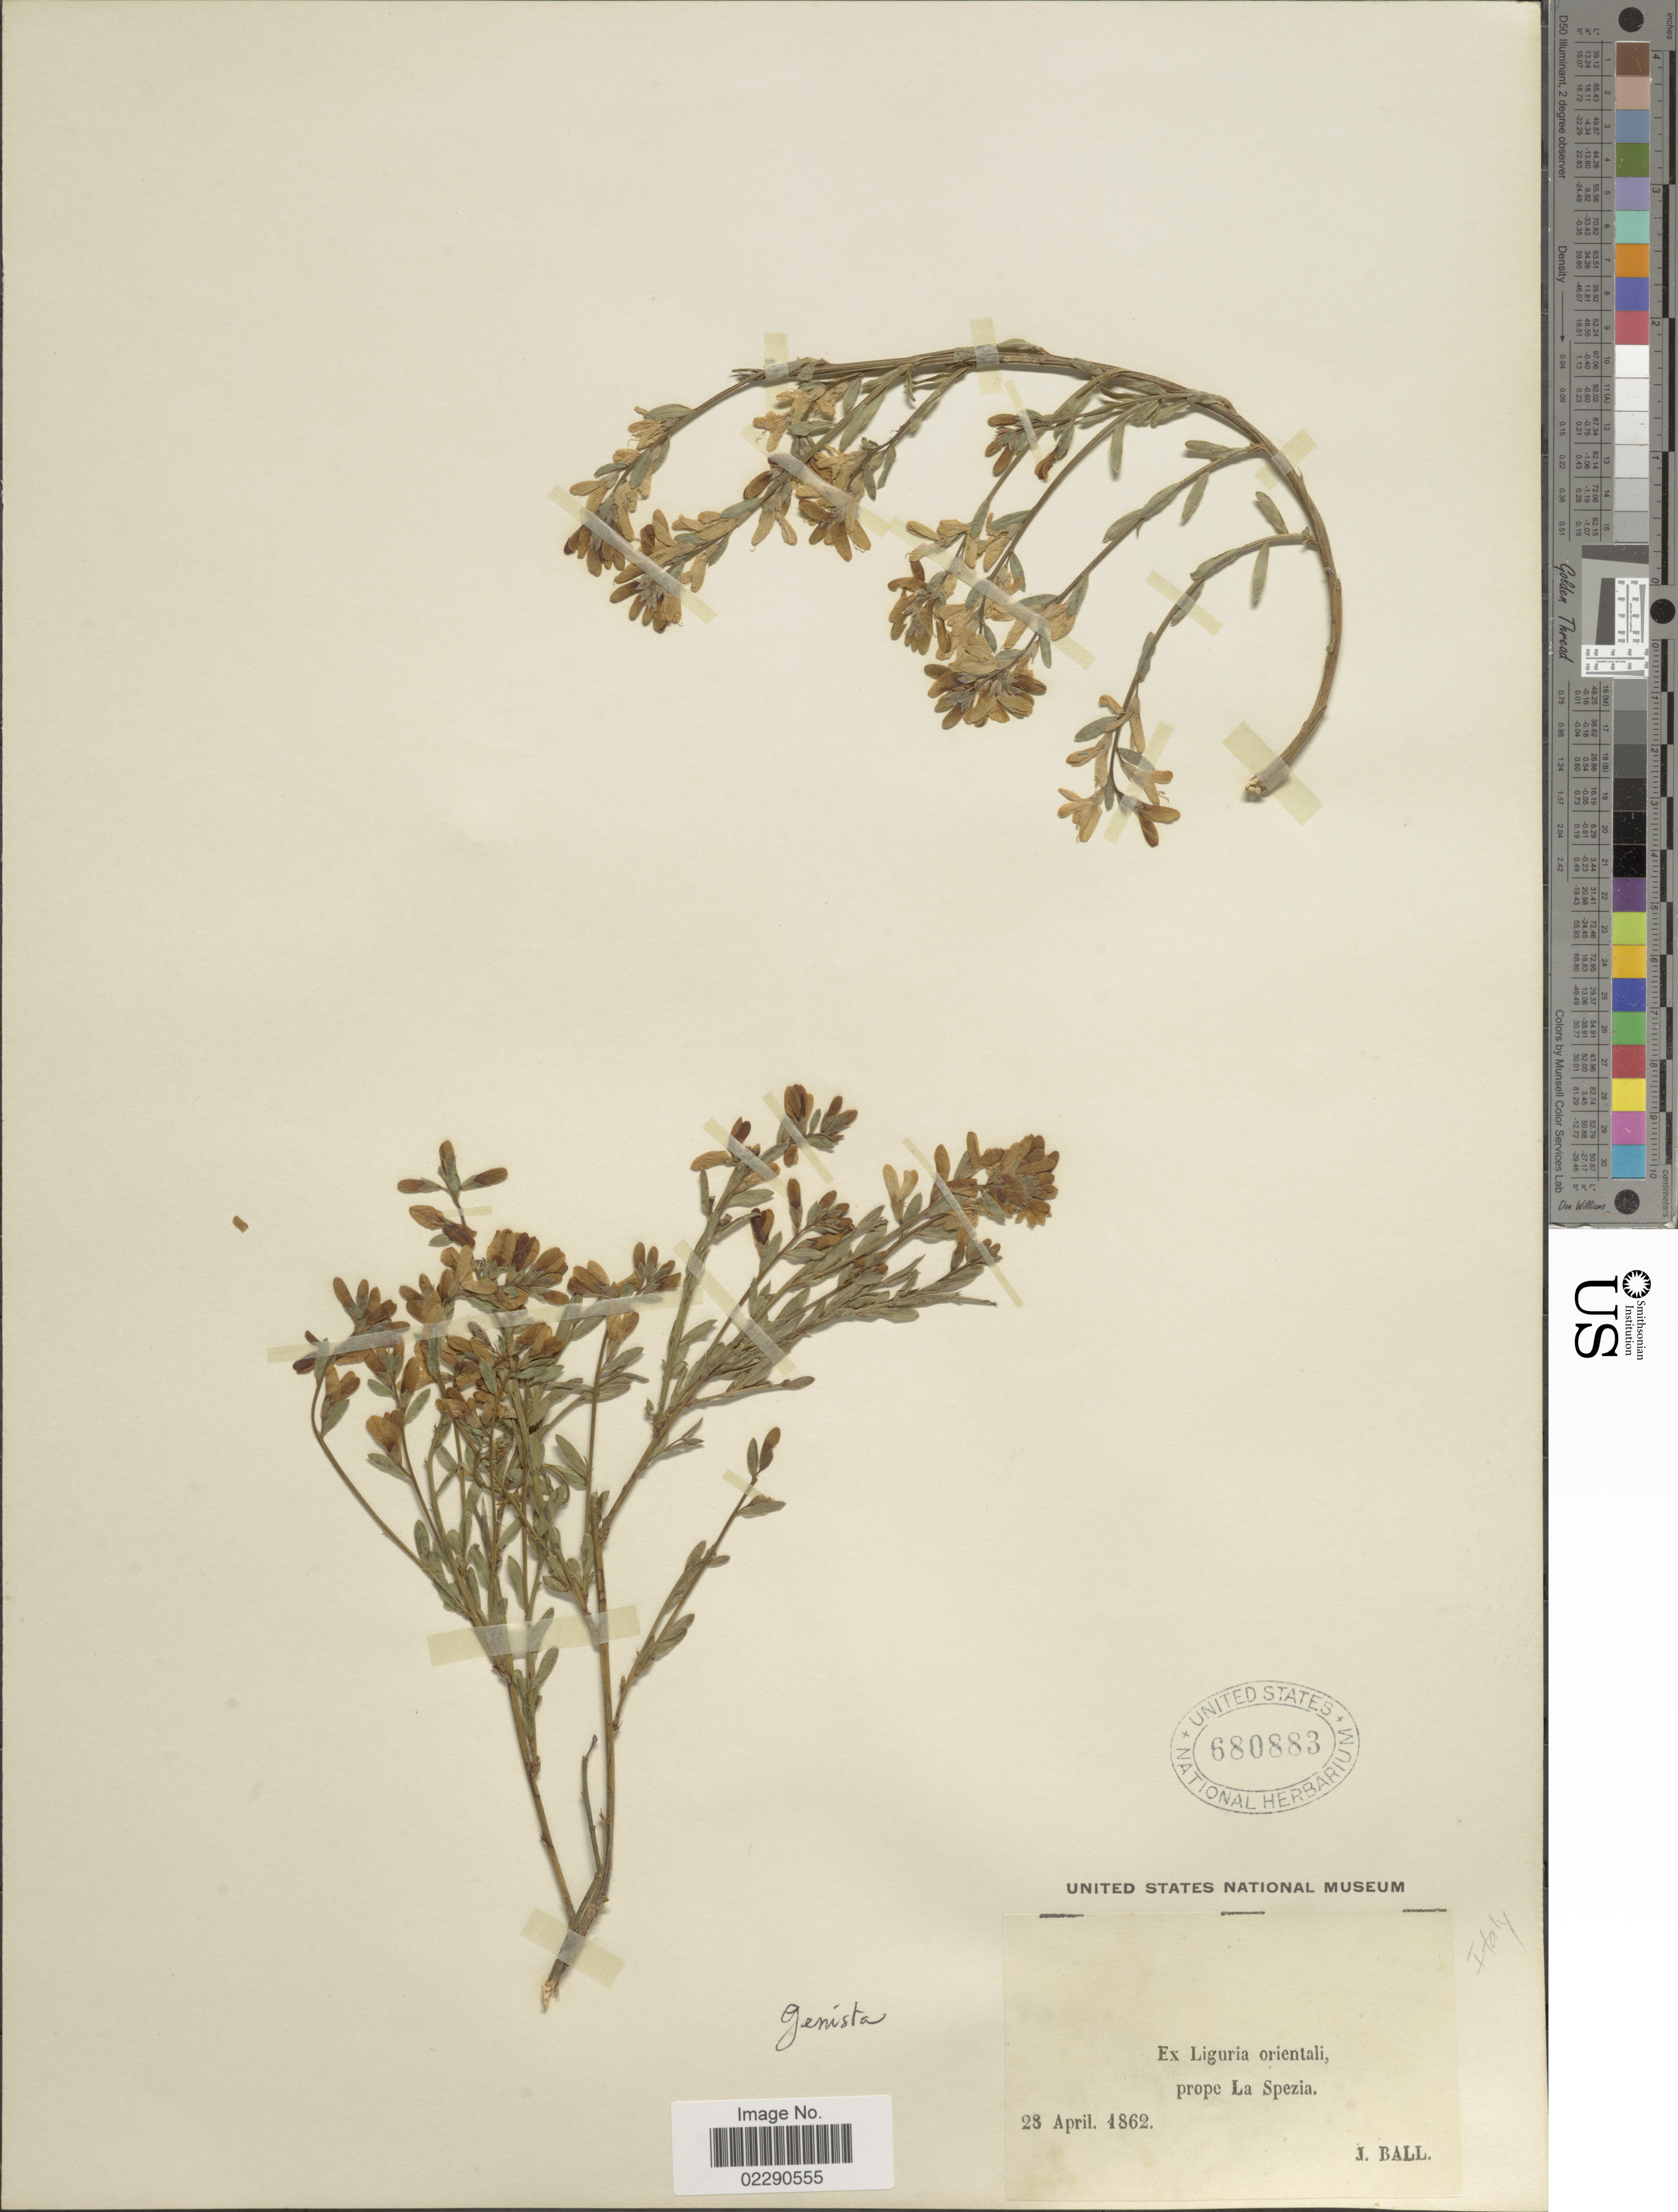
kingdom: Plantae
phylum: Tracheophyta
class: Magnoliopsida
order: Fabales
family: Fabaceae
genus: Genista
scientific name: Genista sp.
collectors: J. Ball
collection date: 1862-04-28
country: Italy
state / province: Liguria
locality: Liguria orientali, prope La Spezia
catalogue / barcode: US 680883